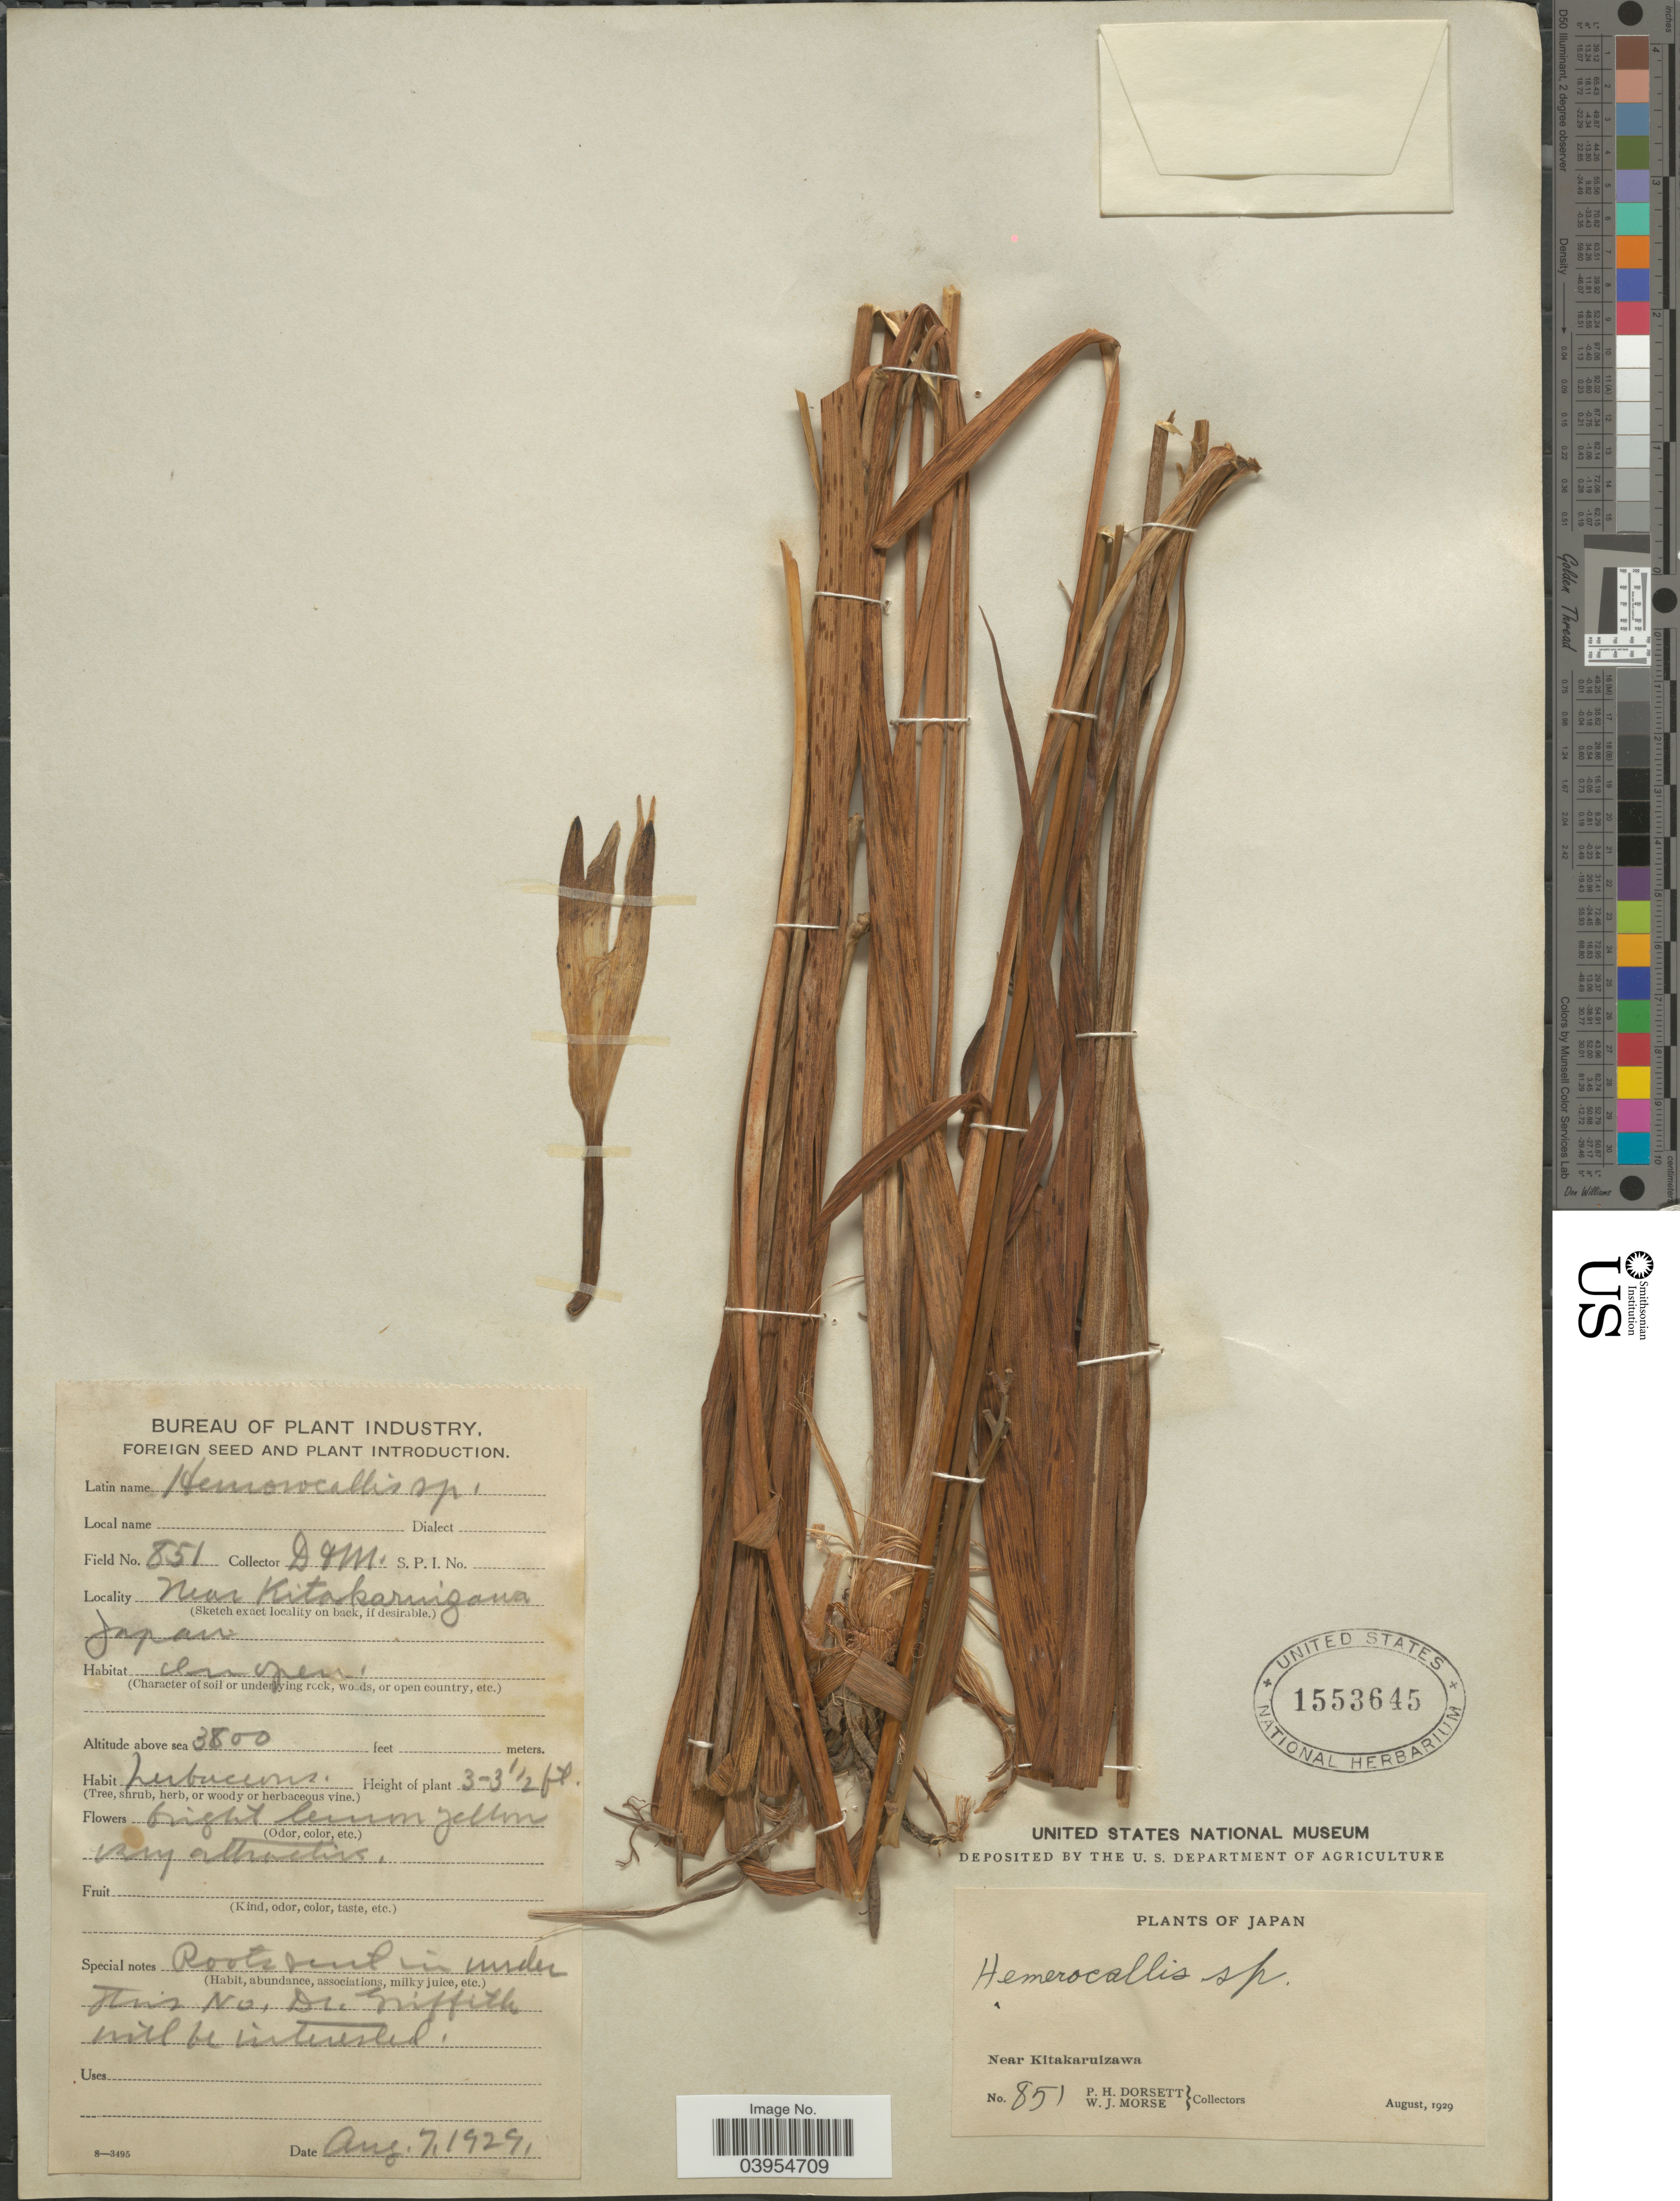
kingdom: Plantae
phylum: Tracheophyta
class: Liliopsida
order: Asparagales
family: Asphodelaceae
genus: Hemerocallis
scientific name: Hemerocallis fulva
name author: L.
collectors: P. H. Dorsett & W. J. Morse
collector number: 851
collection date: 1929-08-07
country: Japan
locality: Near Kitakaruizawa.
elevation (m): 1158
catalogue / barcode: US 1553645